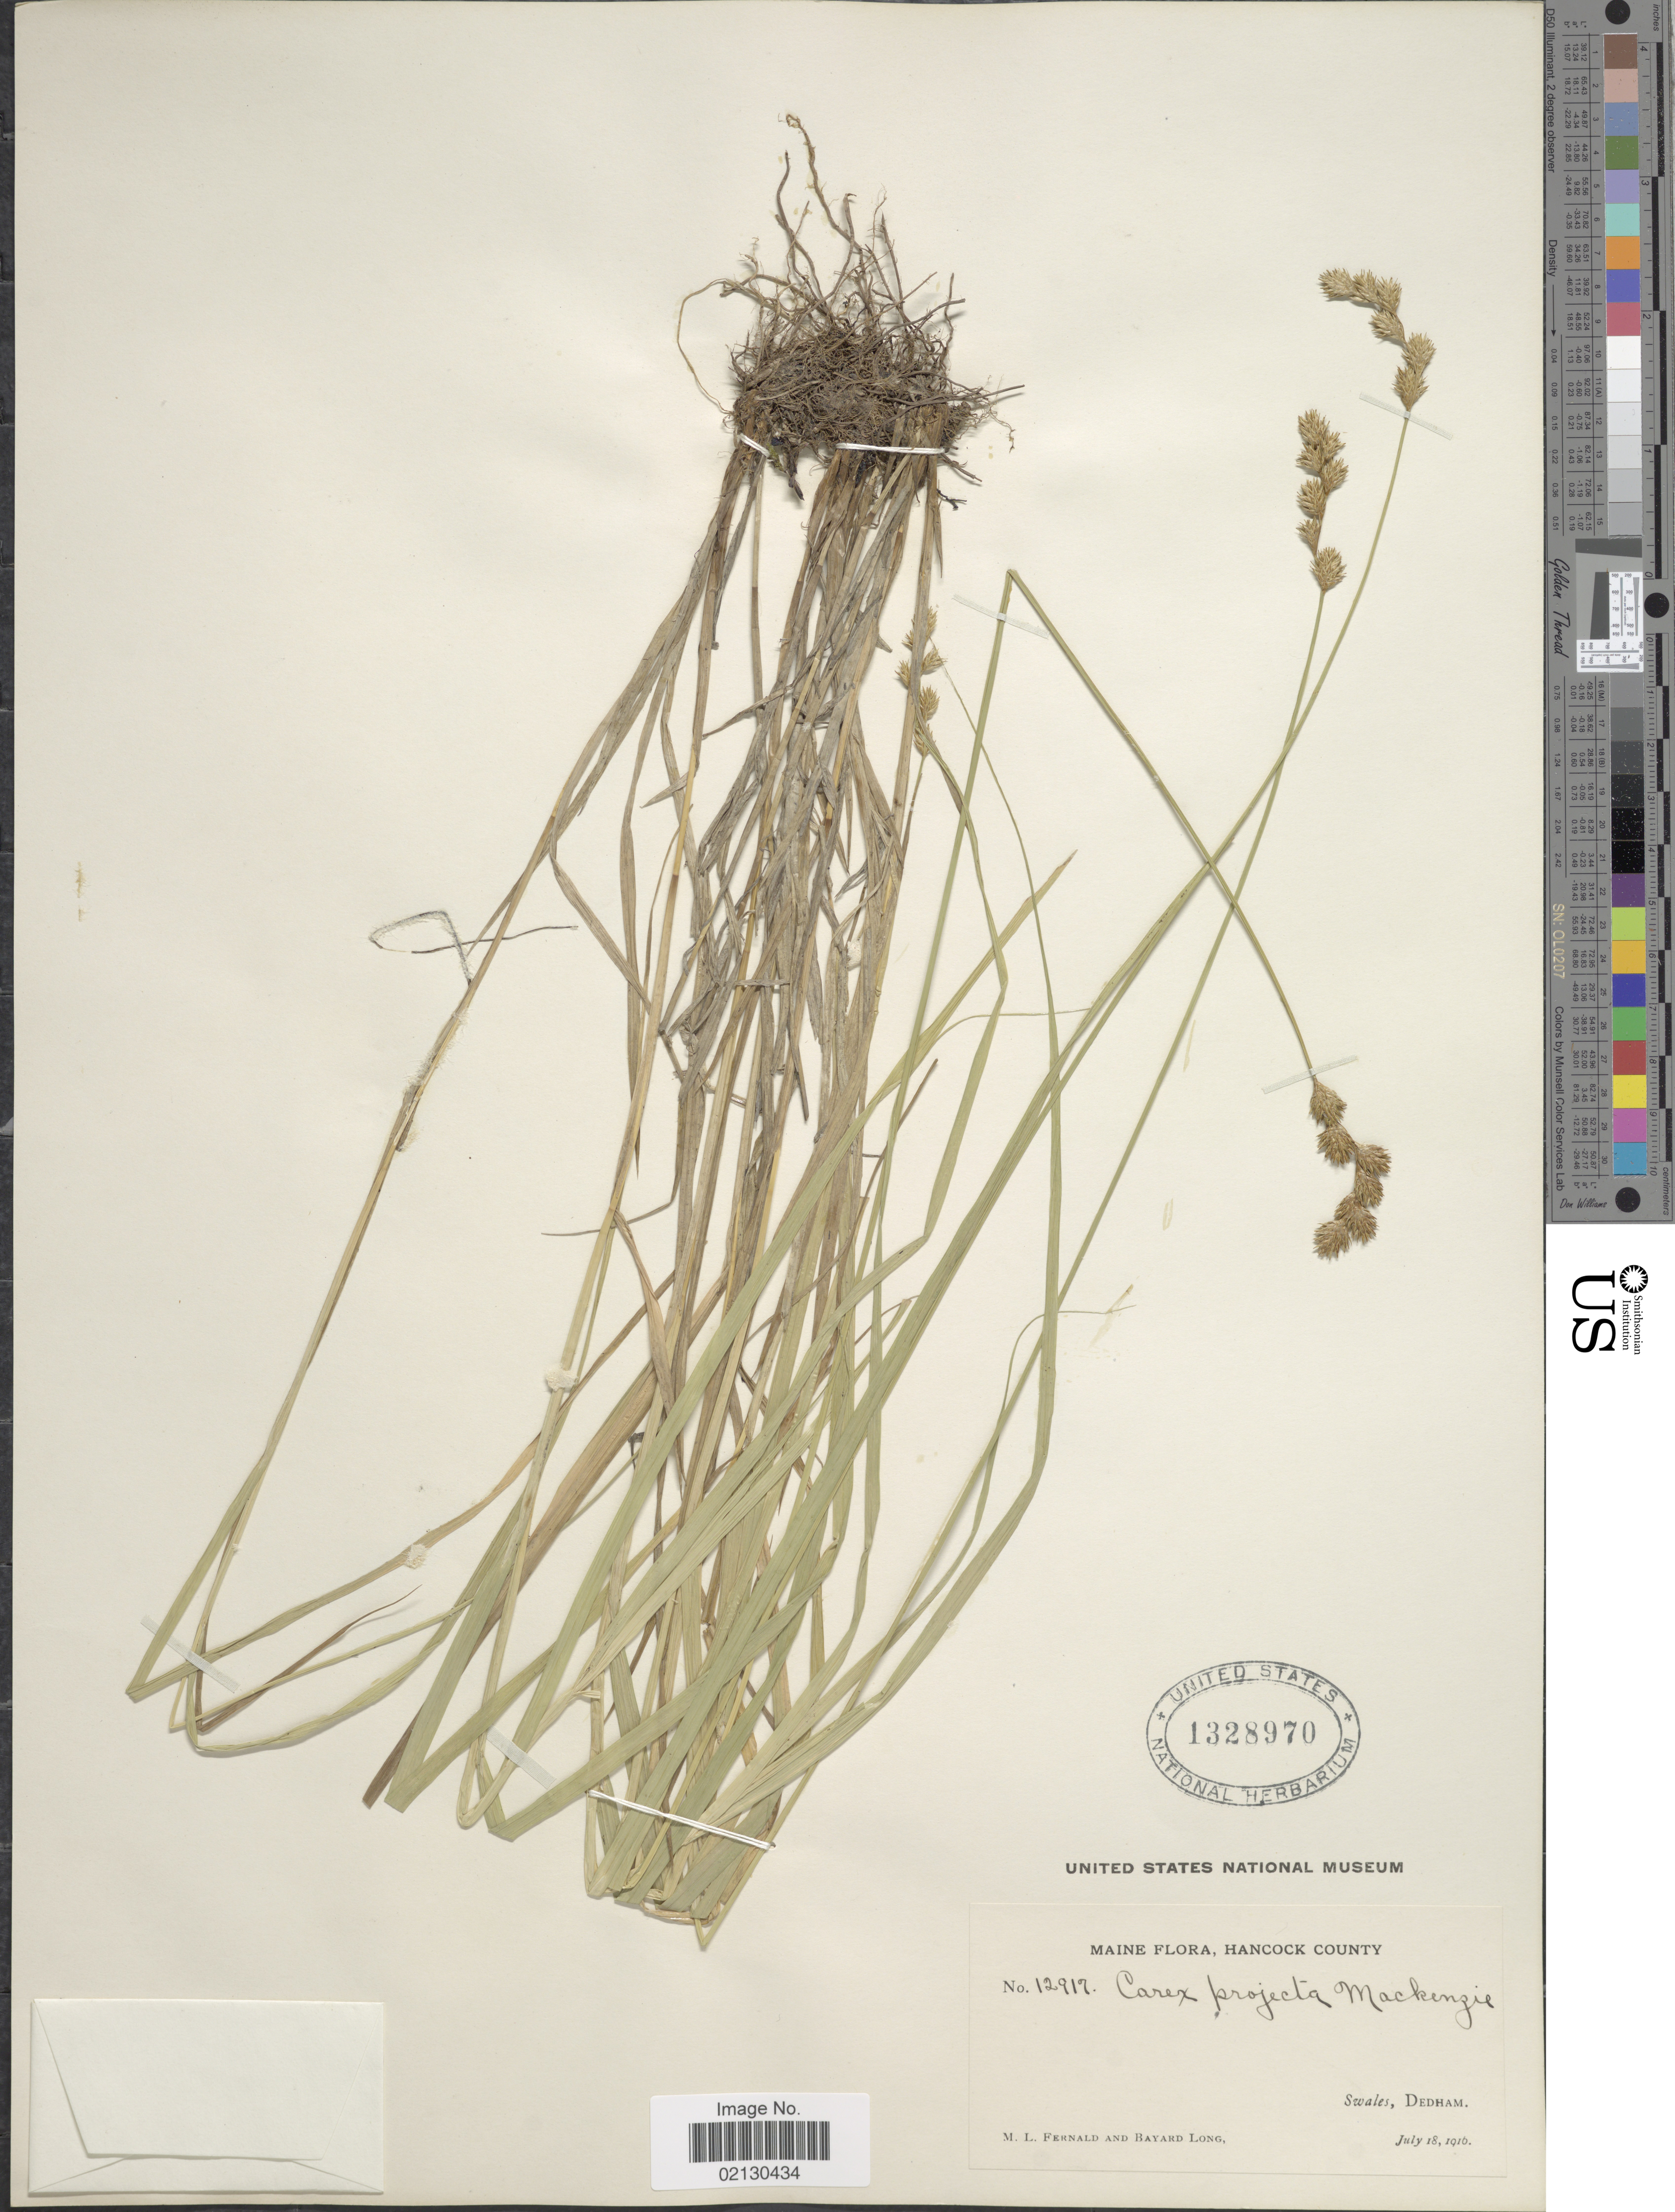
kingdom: Plantae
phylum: Tracheophyta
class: Liliopsida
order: Poales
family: Cyperaceae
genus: Carex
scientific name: Carex projecta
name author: Mack.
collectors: M. L. Fernald & B. Long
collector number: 12917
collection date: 1916-07-18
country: United States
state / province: Maine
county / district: Hancock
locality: Dedham, Swales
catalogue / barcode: US 1328970